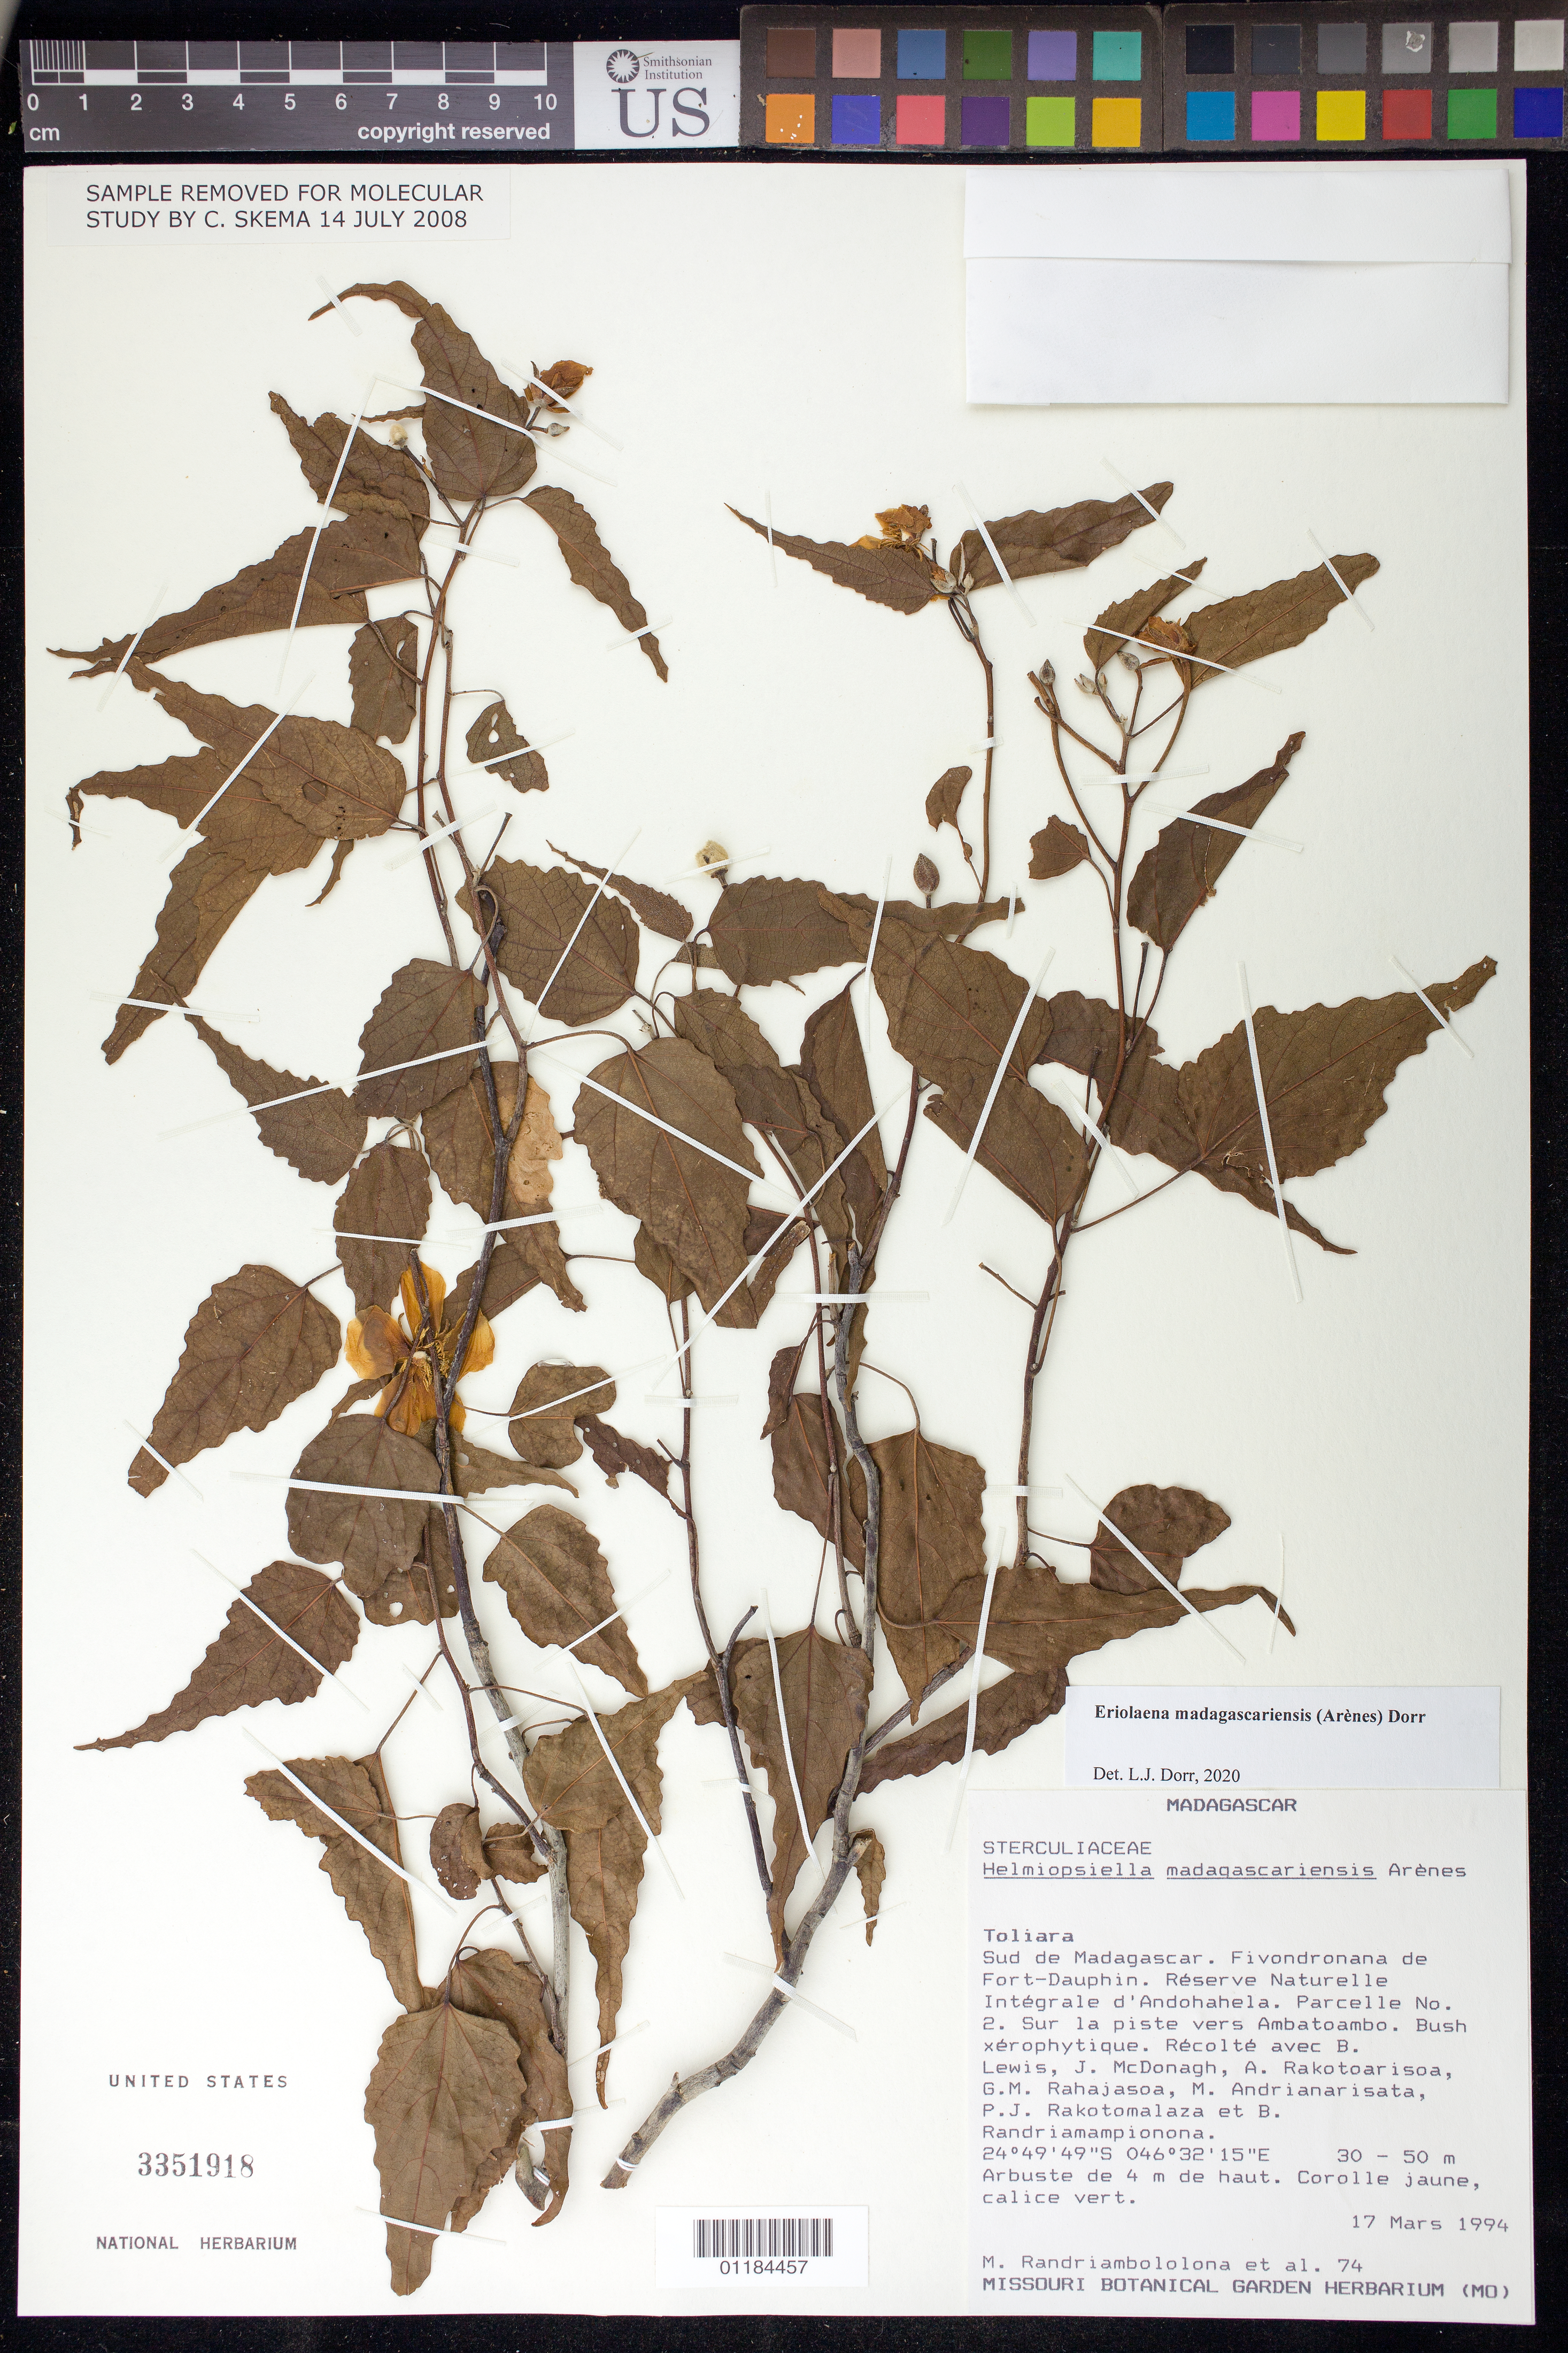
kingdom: Plantae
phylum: Tracheophyta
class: Magnoliopsida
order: Malvales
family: Malvaceae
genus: Eriolaena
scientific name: Eriolaena madagascariensis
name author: (Arènes) Dorr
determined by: Dorr, L. J., (BOT), Smithsonian Institution - National Museum of Natural History (UNITED STATES)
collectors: M. Randriambololona, B. Lewis, J. McDonagh, Rakotoarisoa, G. Rahajasoa & M. Andrianarisata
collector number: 74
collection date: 1994-03-17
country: Madagascar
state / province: Anosy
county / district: Tolanaro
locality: Toliara: Sud de Madagascar. Fivondronana de Fort-Dauphin. Reserve Naturelle Integrale d'Andohahela. Parcelle No. 2. Sur la piste vers Ambatoambo.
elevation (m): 30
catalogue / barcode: US 3351918